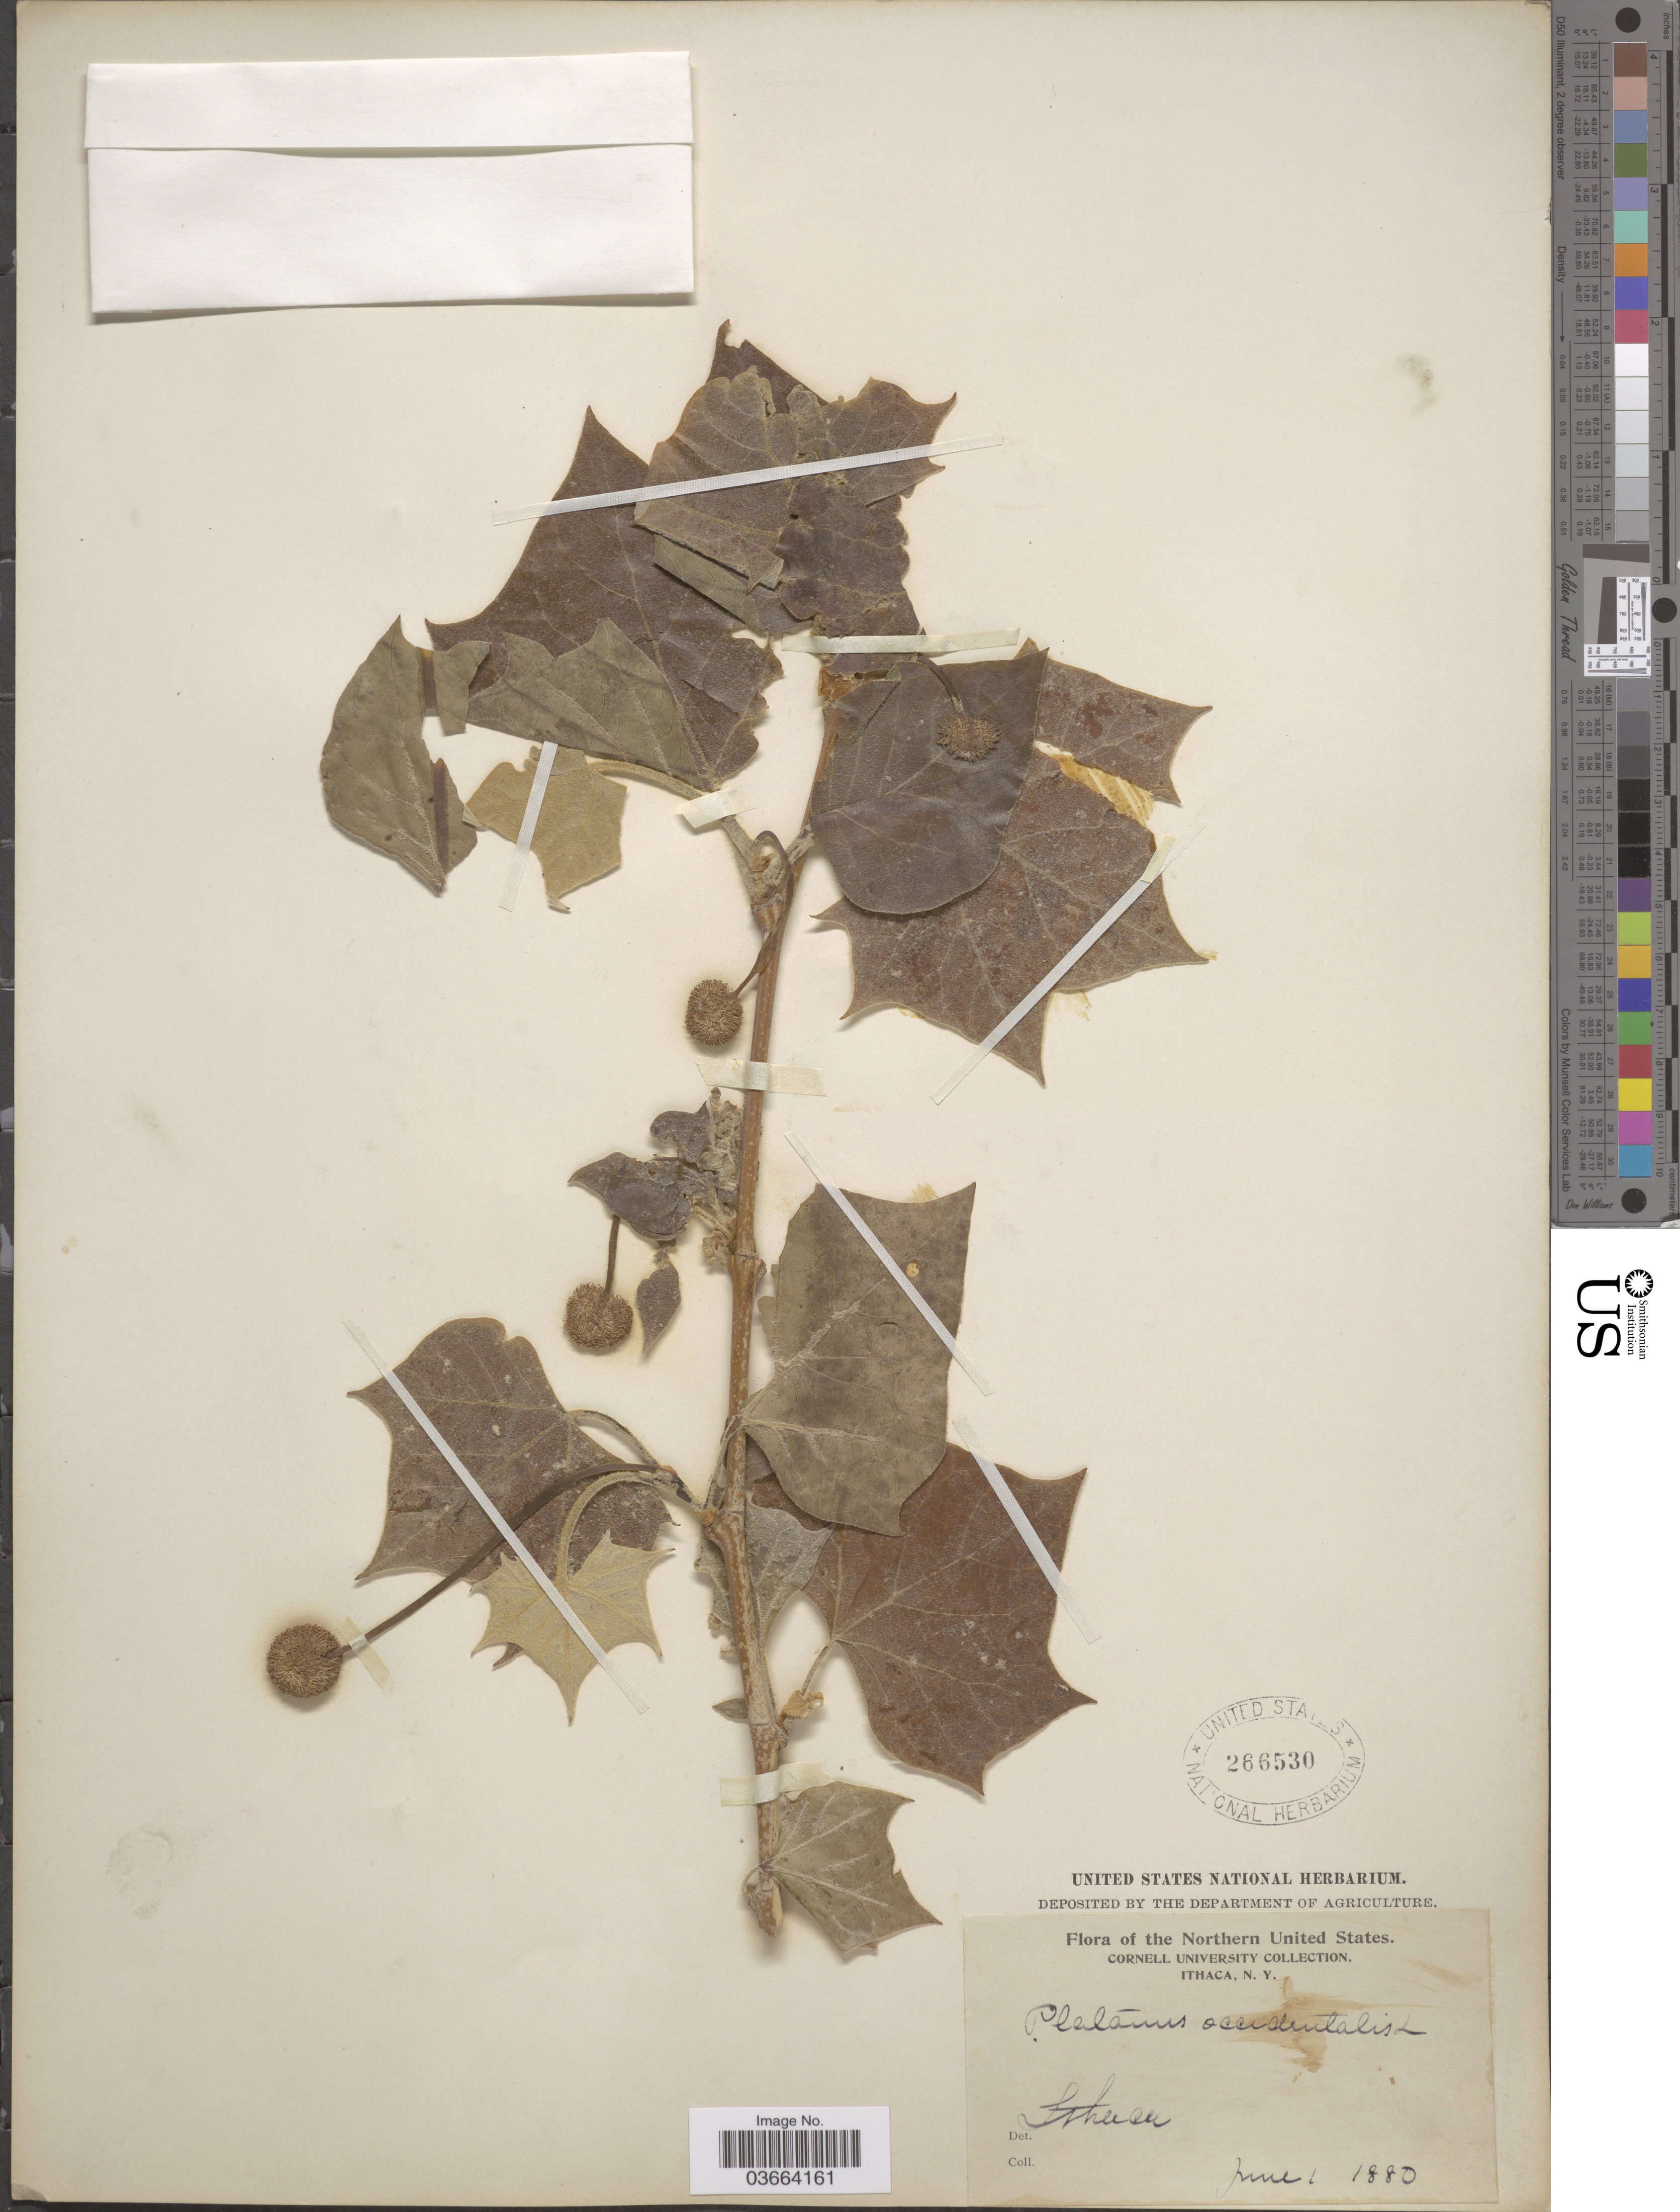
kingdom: Plantae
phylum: Tracheophyta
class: Magnoliopsida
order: Proteales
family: Platanaceae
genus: Platanus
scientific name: Platanus occidentalis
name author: L.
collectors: ex herb. Cornell University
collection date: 1880-06-01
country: United States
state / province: New York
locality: Northern United States. Ithaca.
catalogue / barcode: US 266530